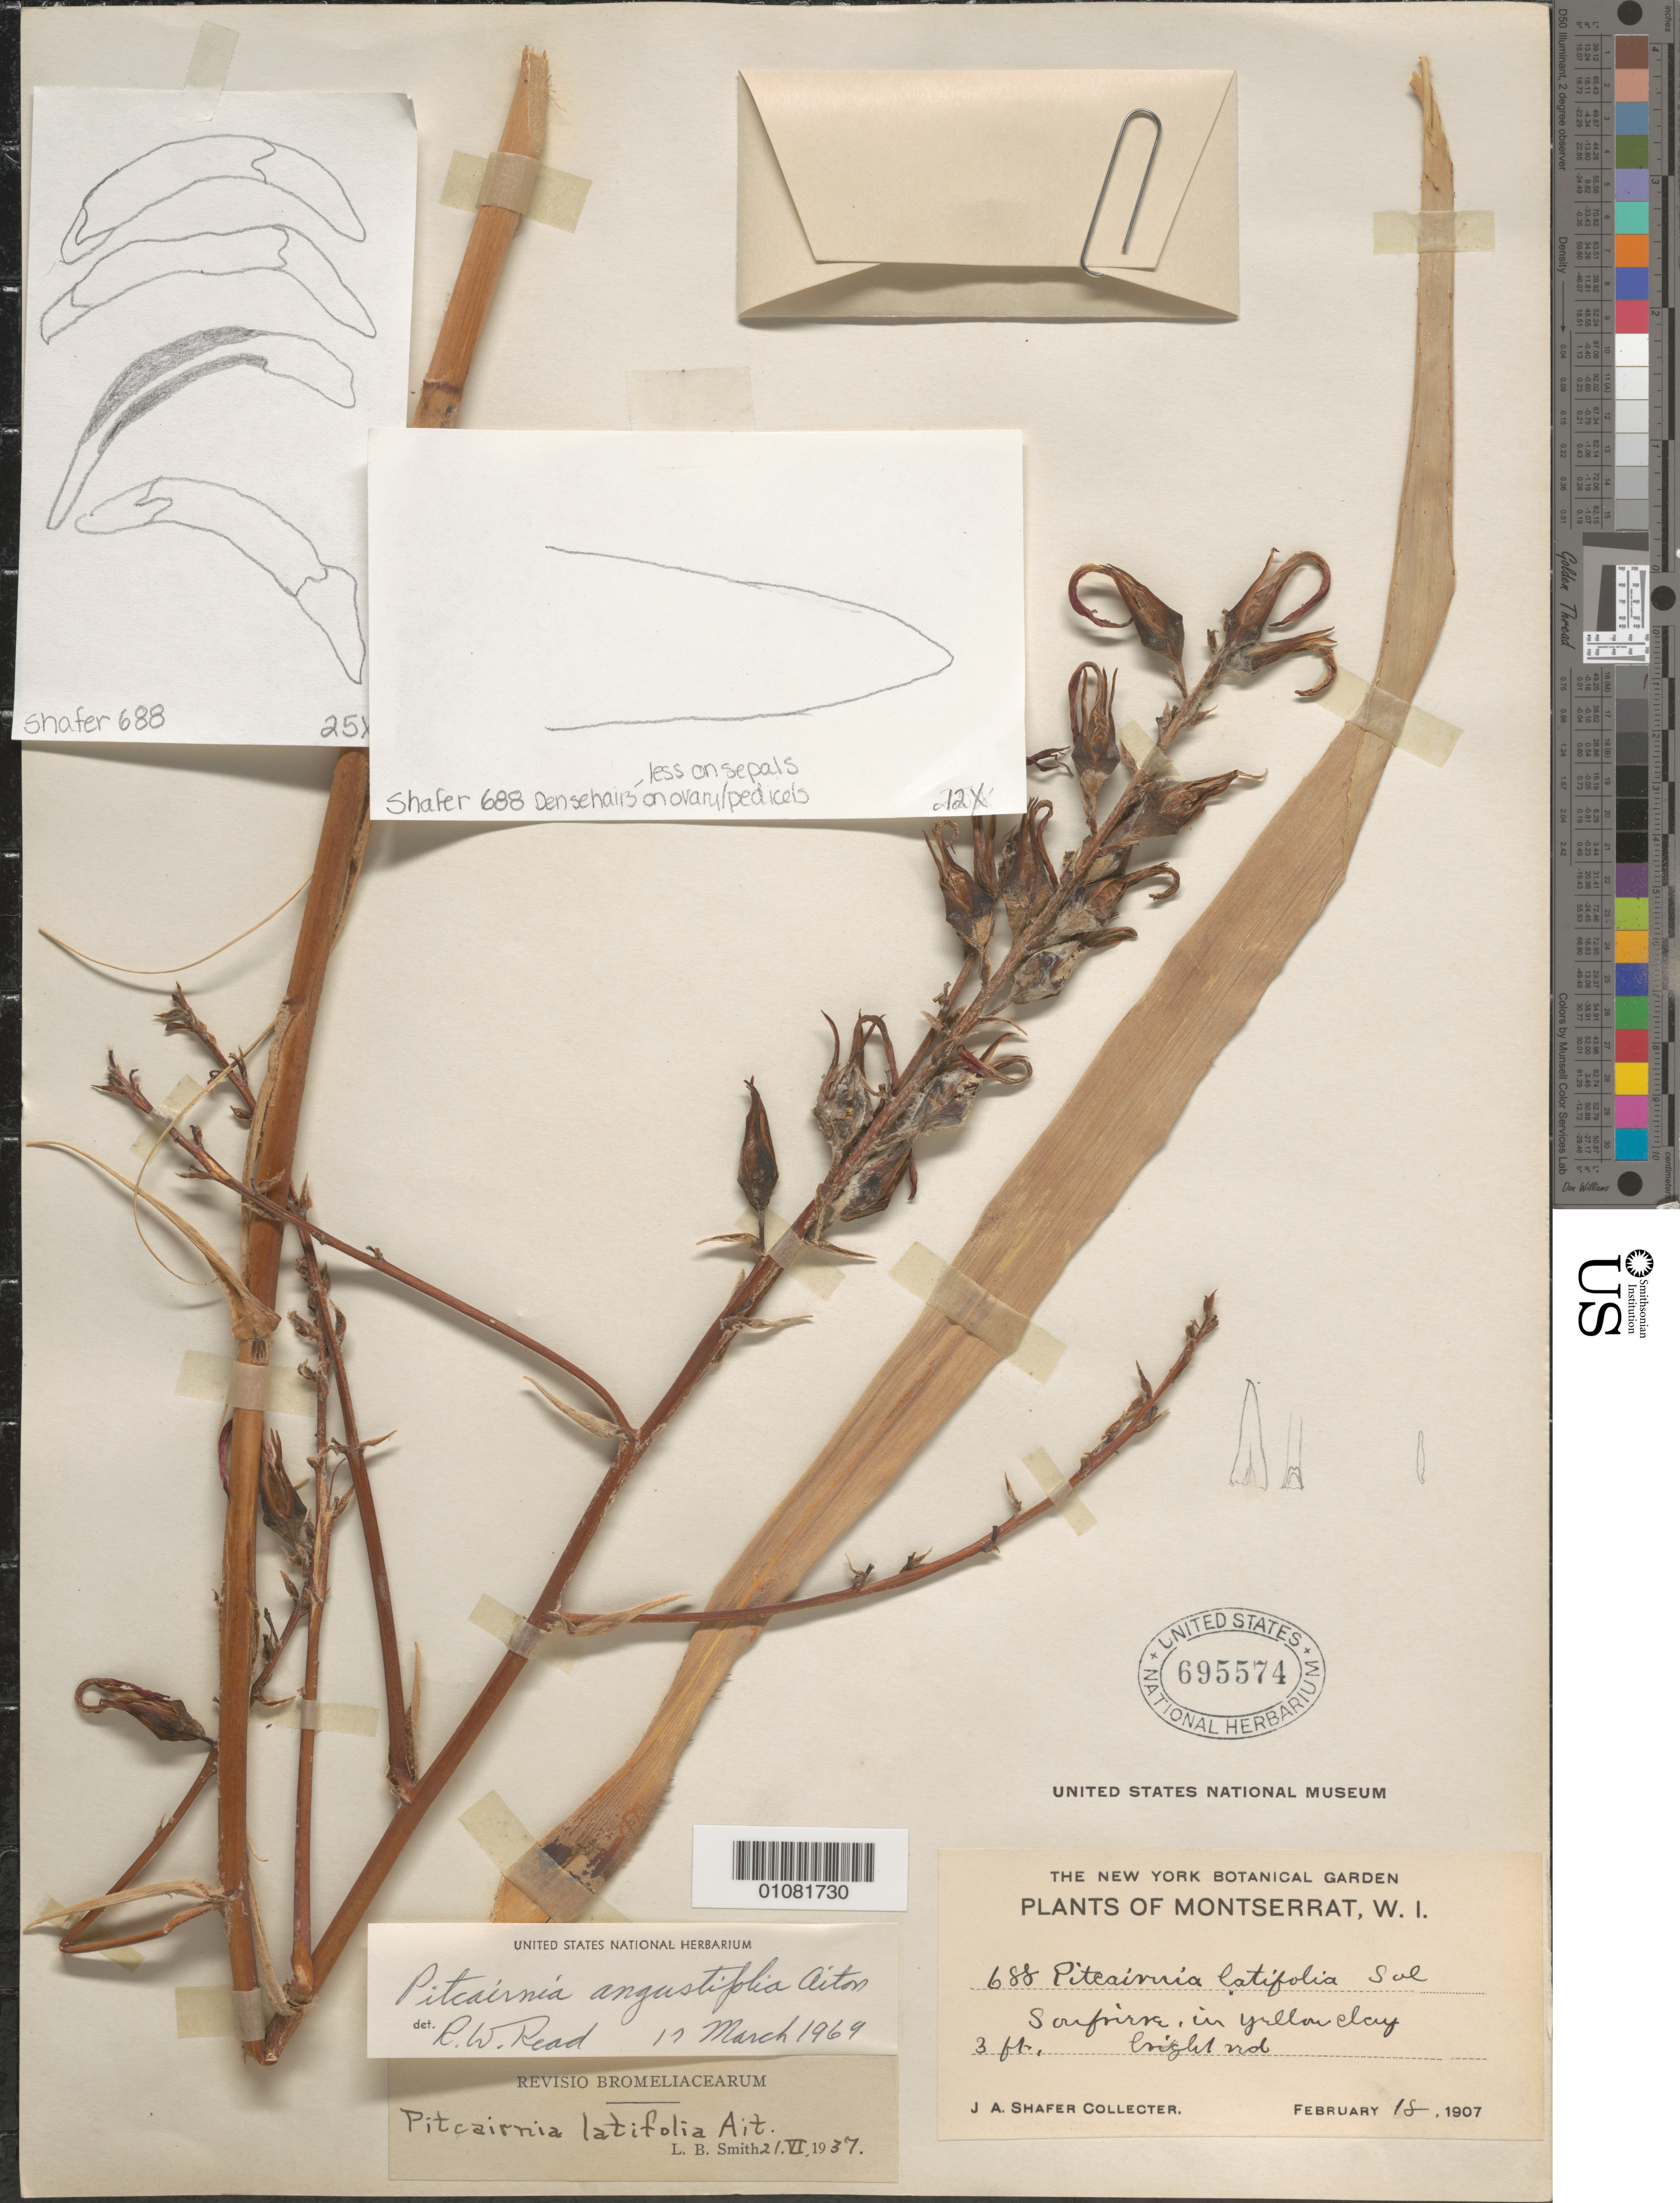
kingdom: Plantae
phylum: Tracheophyta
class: Liliopsida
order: Poales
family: Bromeliaceae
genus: Pitcairnia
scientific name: Pitcairnia angustifolia var. angustifolia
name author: Sol. ex Aiton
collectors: J. A. Shafer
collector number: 688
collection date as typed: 18 Feb 1907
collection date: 1907-02-18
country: Montserrat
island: Montserrat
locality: Soufrière, in yellow clay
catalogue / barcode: US 695574